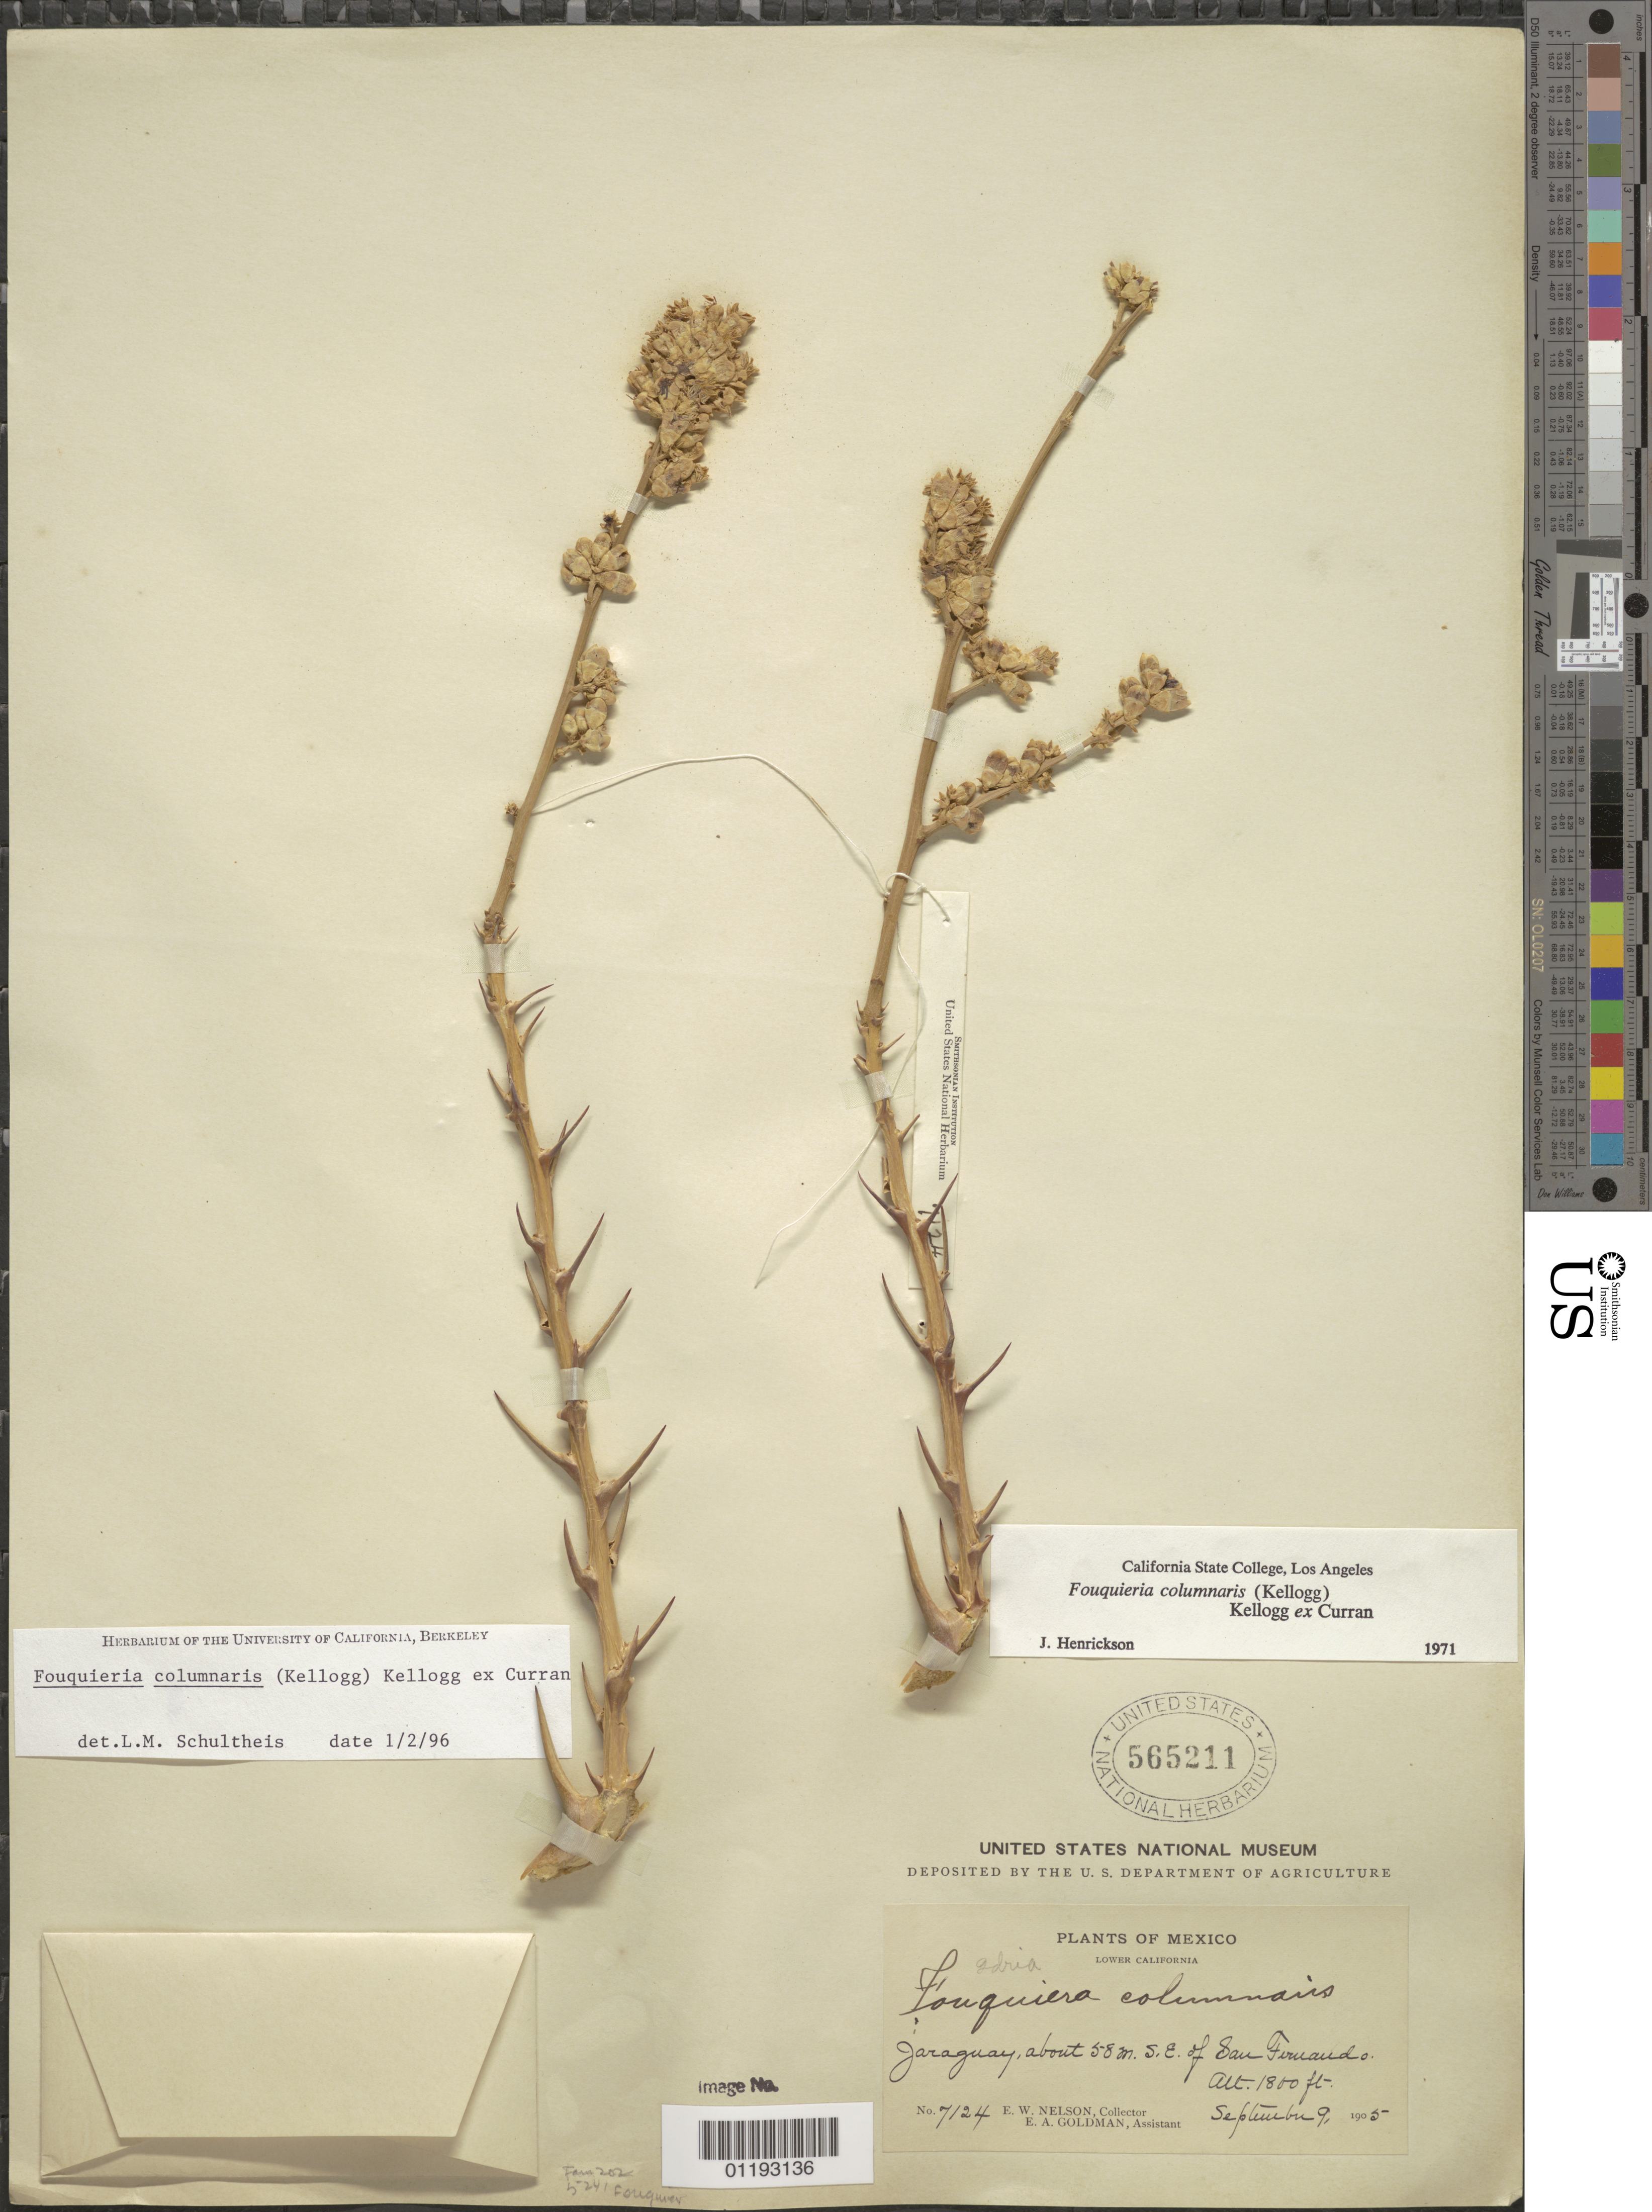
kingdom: Plantae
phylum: Tracheophyta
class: Magnoliopsida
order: Ericales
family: Fouquieriaceae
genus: Fouquieria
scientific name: Fouquieria columnaris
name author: Kellogg ex Curran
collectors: E. W. Nelson & E. A. Goldman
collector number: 7124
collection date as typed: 09 Sep 1905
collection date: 1905-09-09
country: Mexico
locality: Jaraguay, about 58 m. SE of San Fernando. Lower California.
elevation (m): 549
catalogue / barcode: US 565211